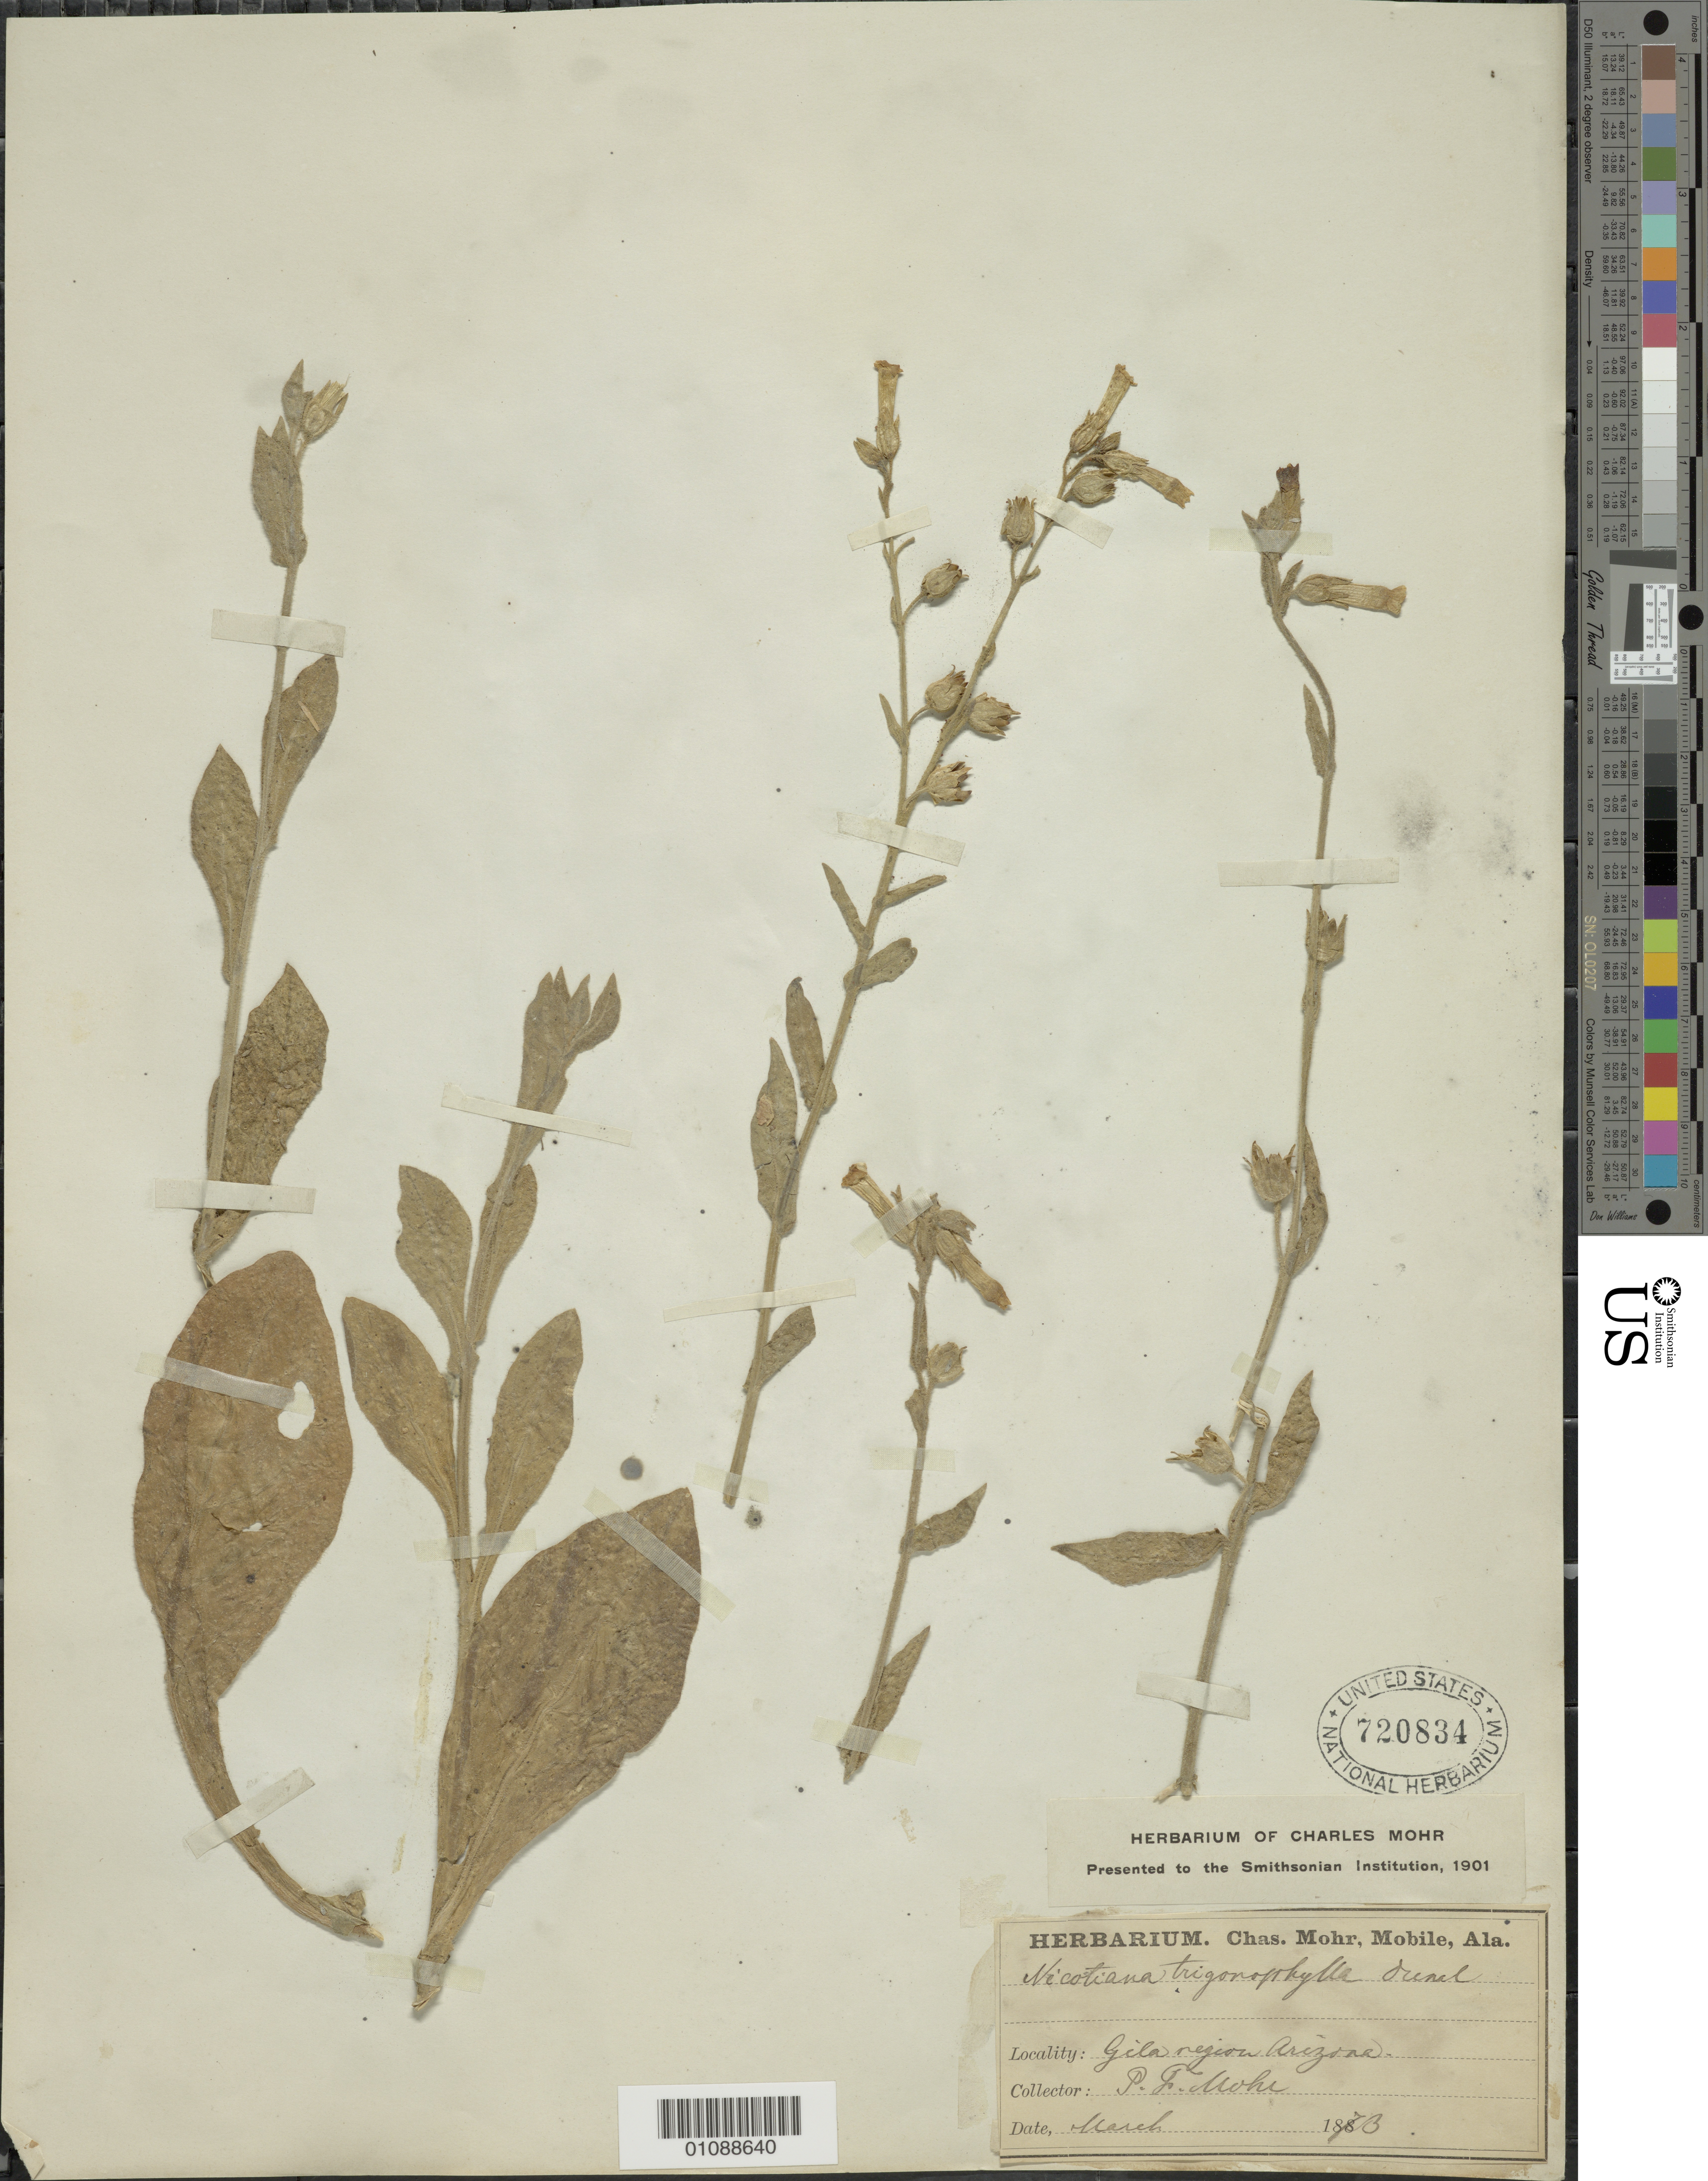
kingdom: Plantae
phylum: Tracheophyta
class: Magnoliopsida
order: Solanales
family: Solanaceae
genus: Nicotiana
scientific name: Nicotiana trigonophylla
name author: Dunal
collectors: P. F. Mohr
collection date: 1873-03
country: United States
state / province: Arizona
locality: Gila region.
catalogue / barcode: US 720834